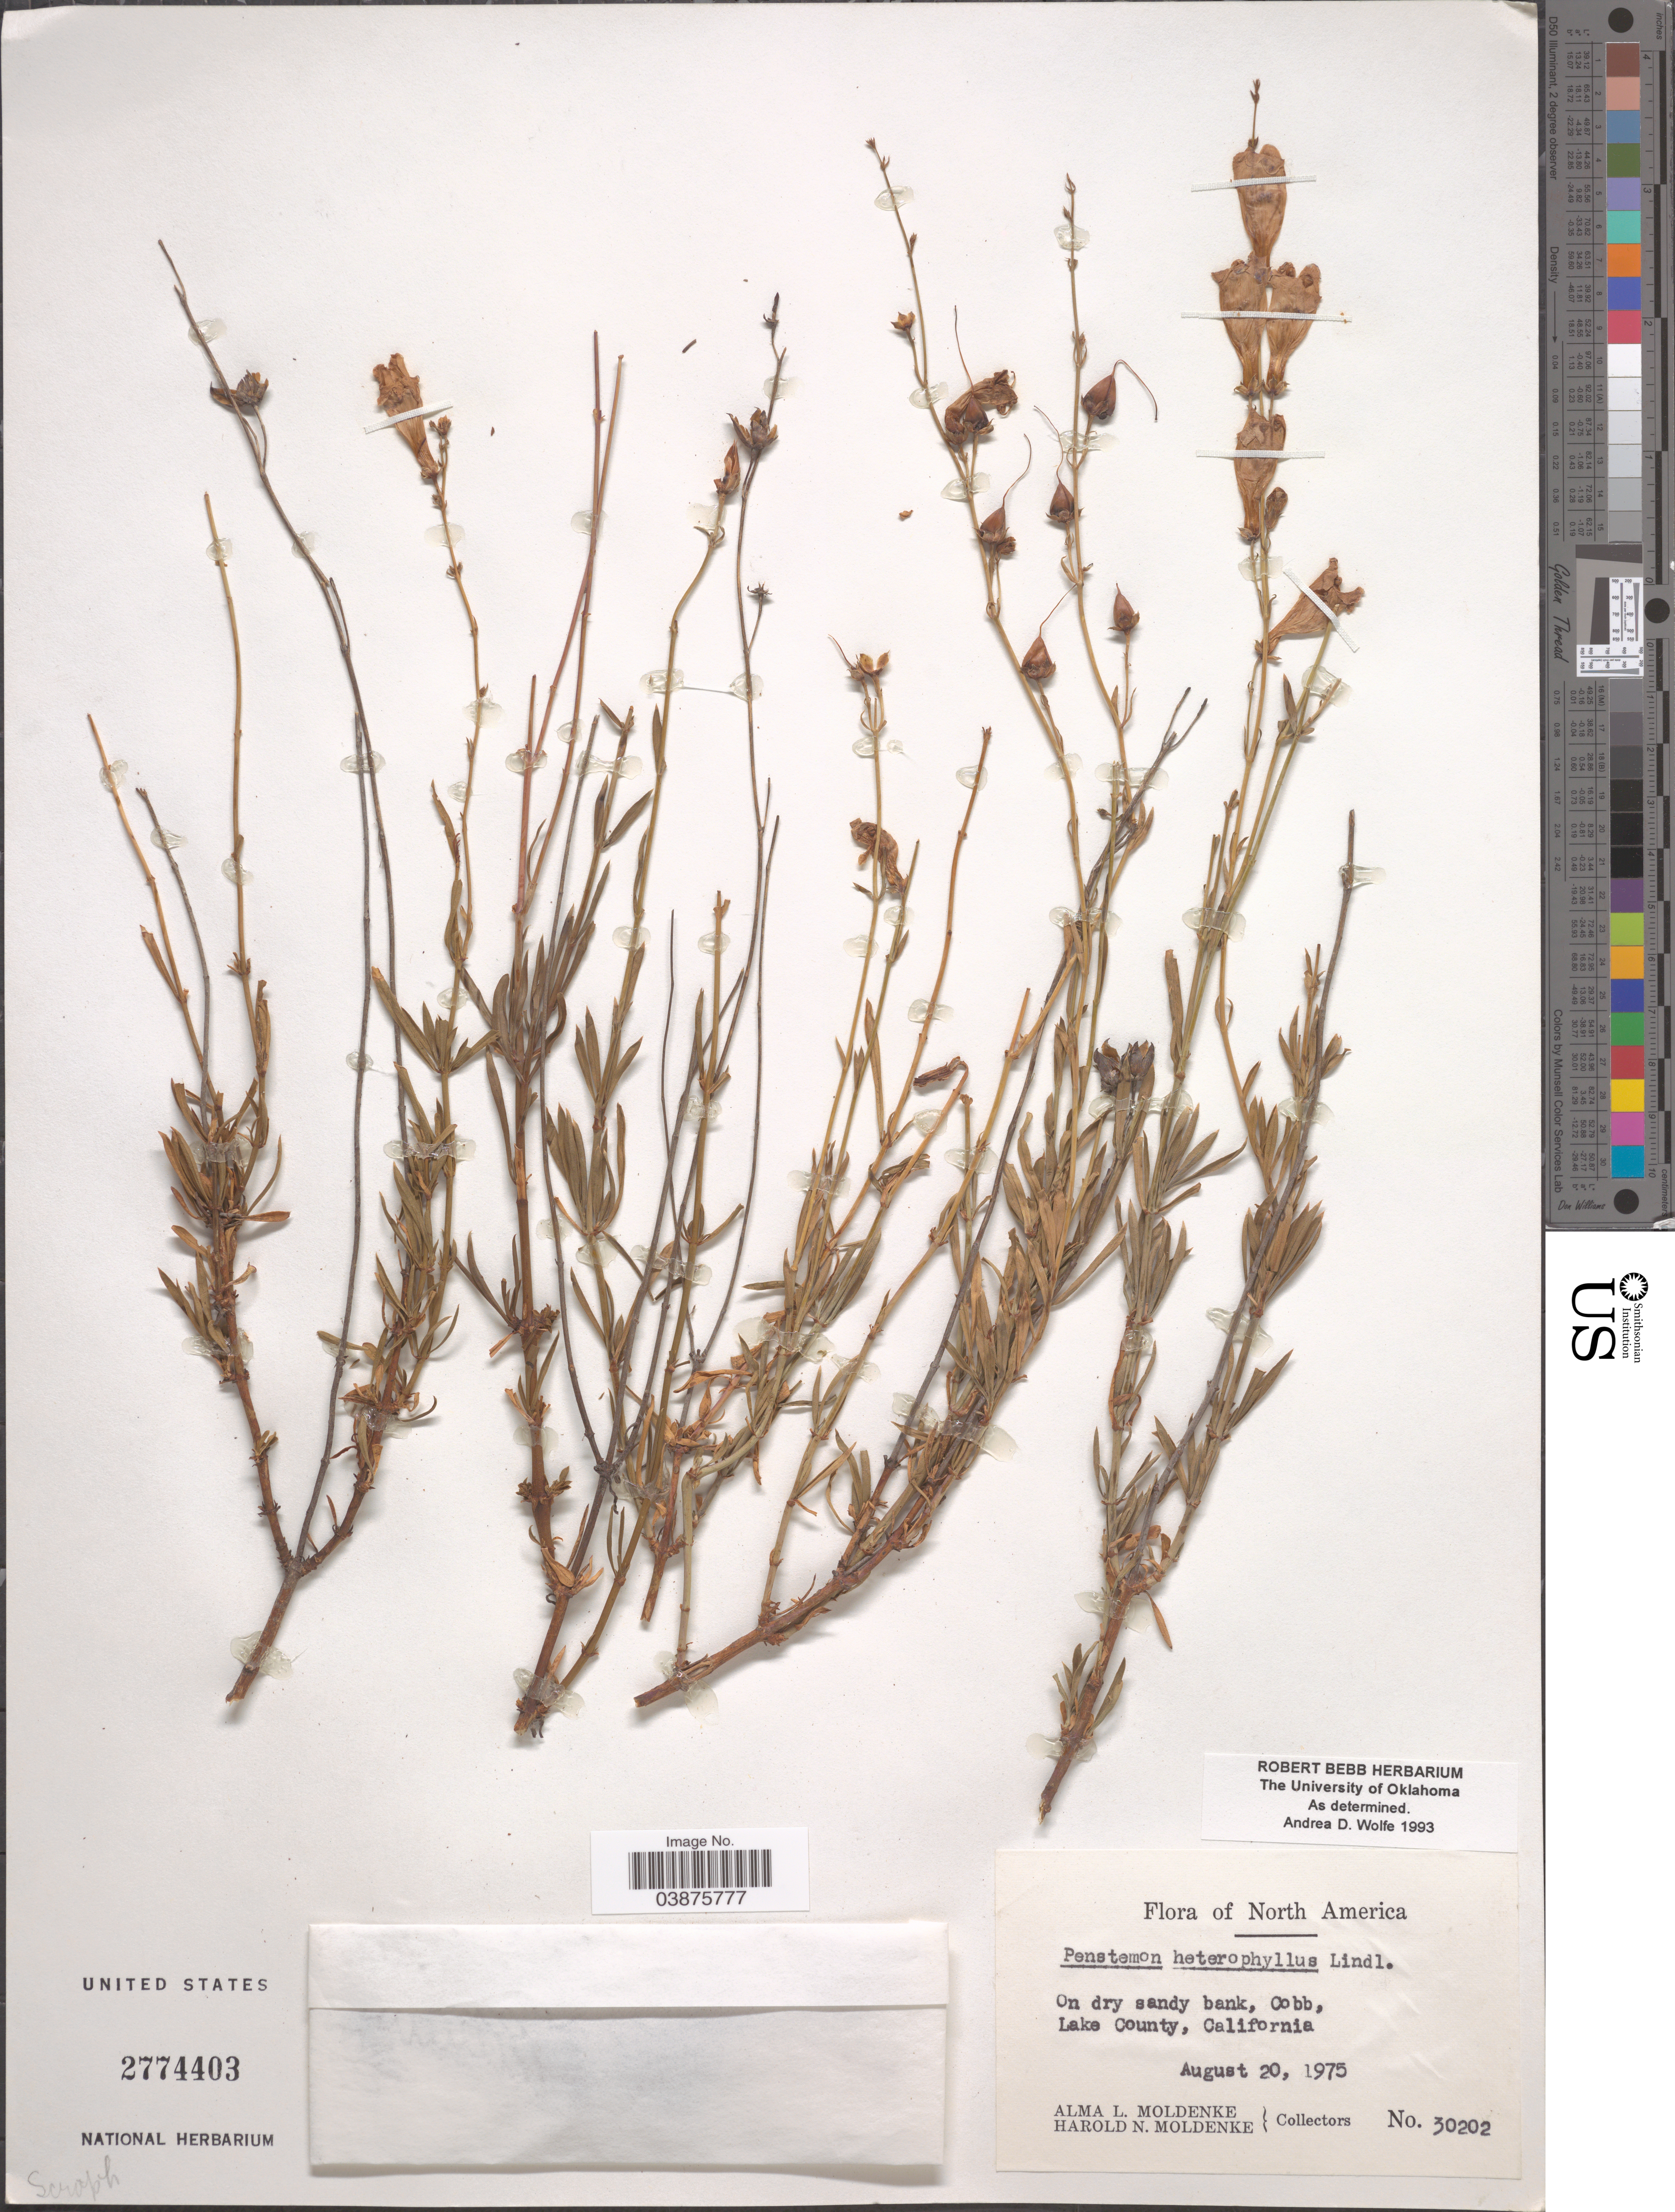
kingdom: Plantae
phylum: Tracheophyta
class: Magnoliopsida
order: Lamiales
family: Plantaginaceae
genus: Penstemon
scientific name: Penstemon heterophyllus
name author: Lindl.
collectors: A. L. Moldenke & H. N. Moldenke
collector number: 30202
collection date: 1975-08-20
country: United States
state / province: California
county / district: Lake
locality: On dry sandy bank, Cobb, Lake County.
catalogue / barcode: US 2774403